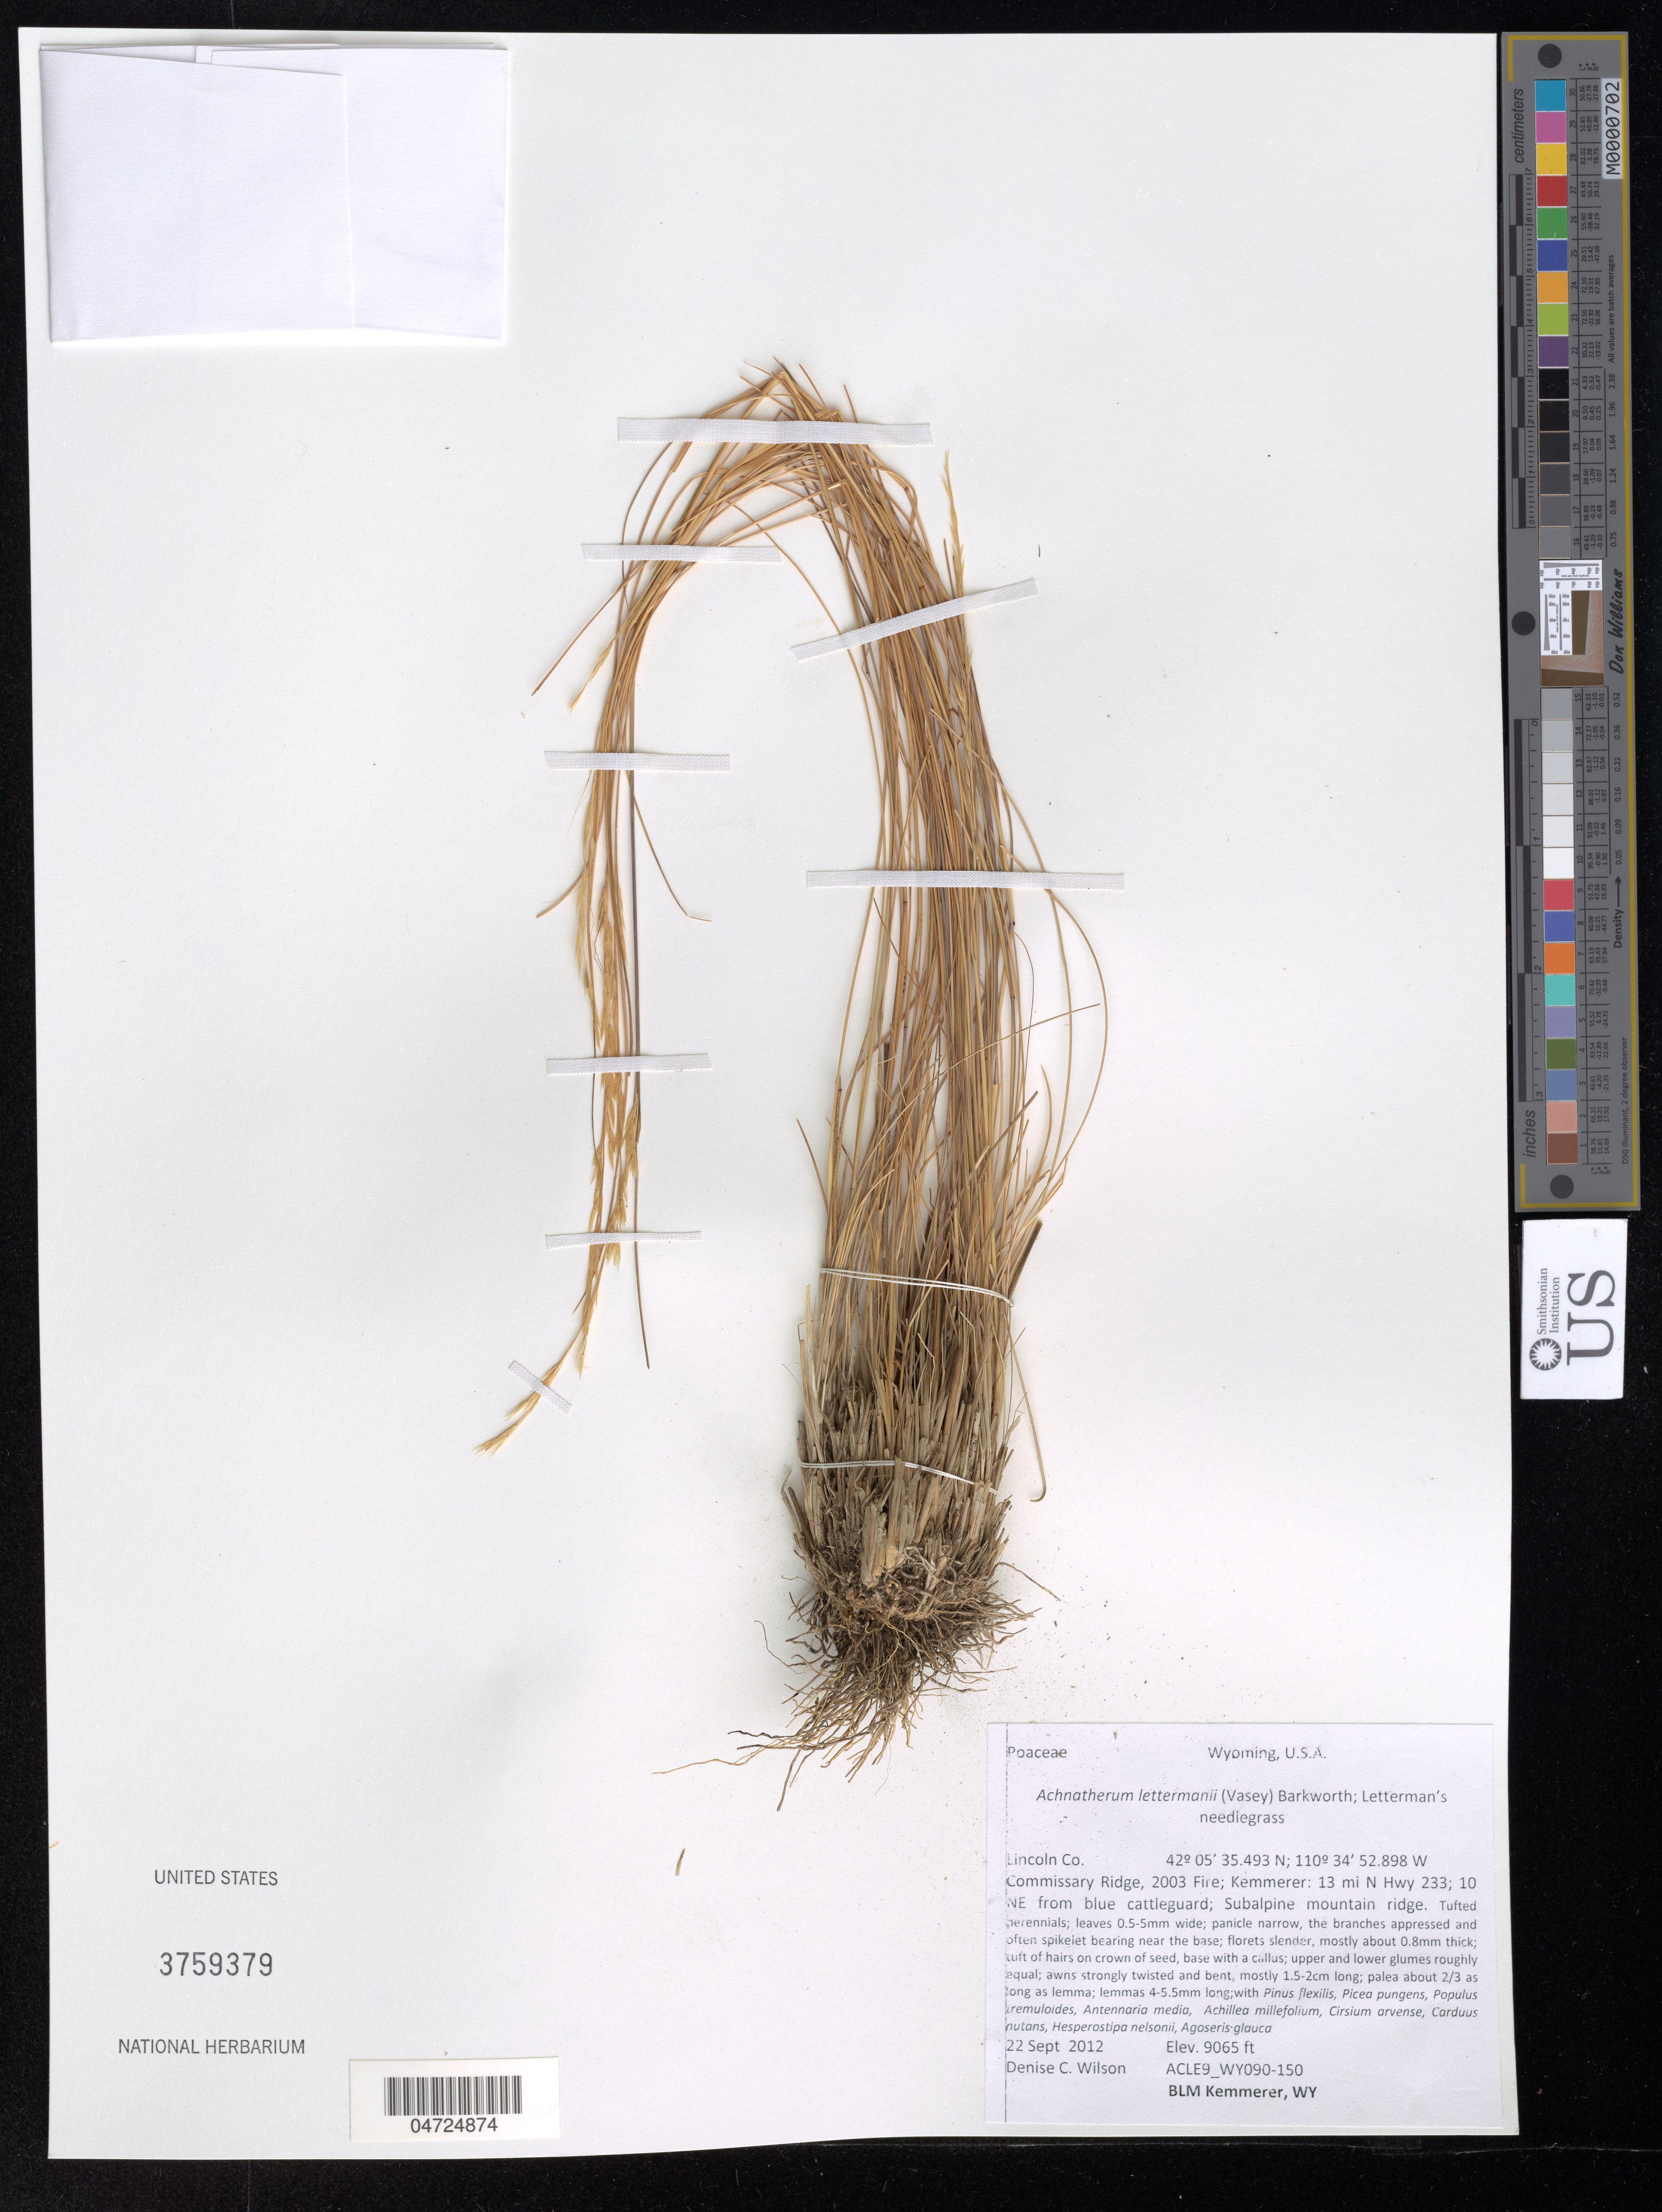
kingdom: Plantae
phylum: Tracheophyta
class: Liliopsida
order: Poales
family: Poaceae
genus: Achnatherum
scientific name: Achnatherum lettermanii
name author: (Vasey) Barkworth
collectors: D. Wilson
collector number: ACLE9_WY090-150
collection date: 2012-09-22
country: United States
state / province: Wyoming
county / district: Lincoln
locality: Lincoln Co. Commissary Ridge, 2003 Fire; Kemmerer: 13 mi N Hwy 233; 10 NE from blue cattleguard.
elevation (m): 2763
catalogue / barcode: US 3759379